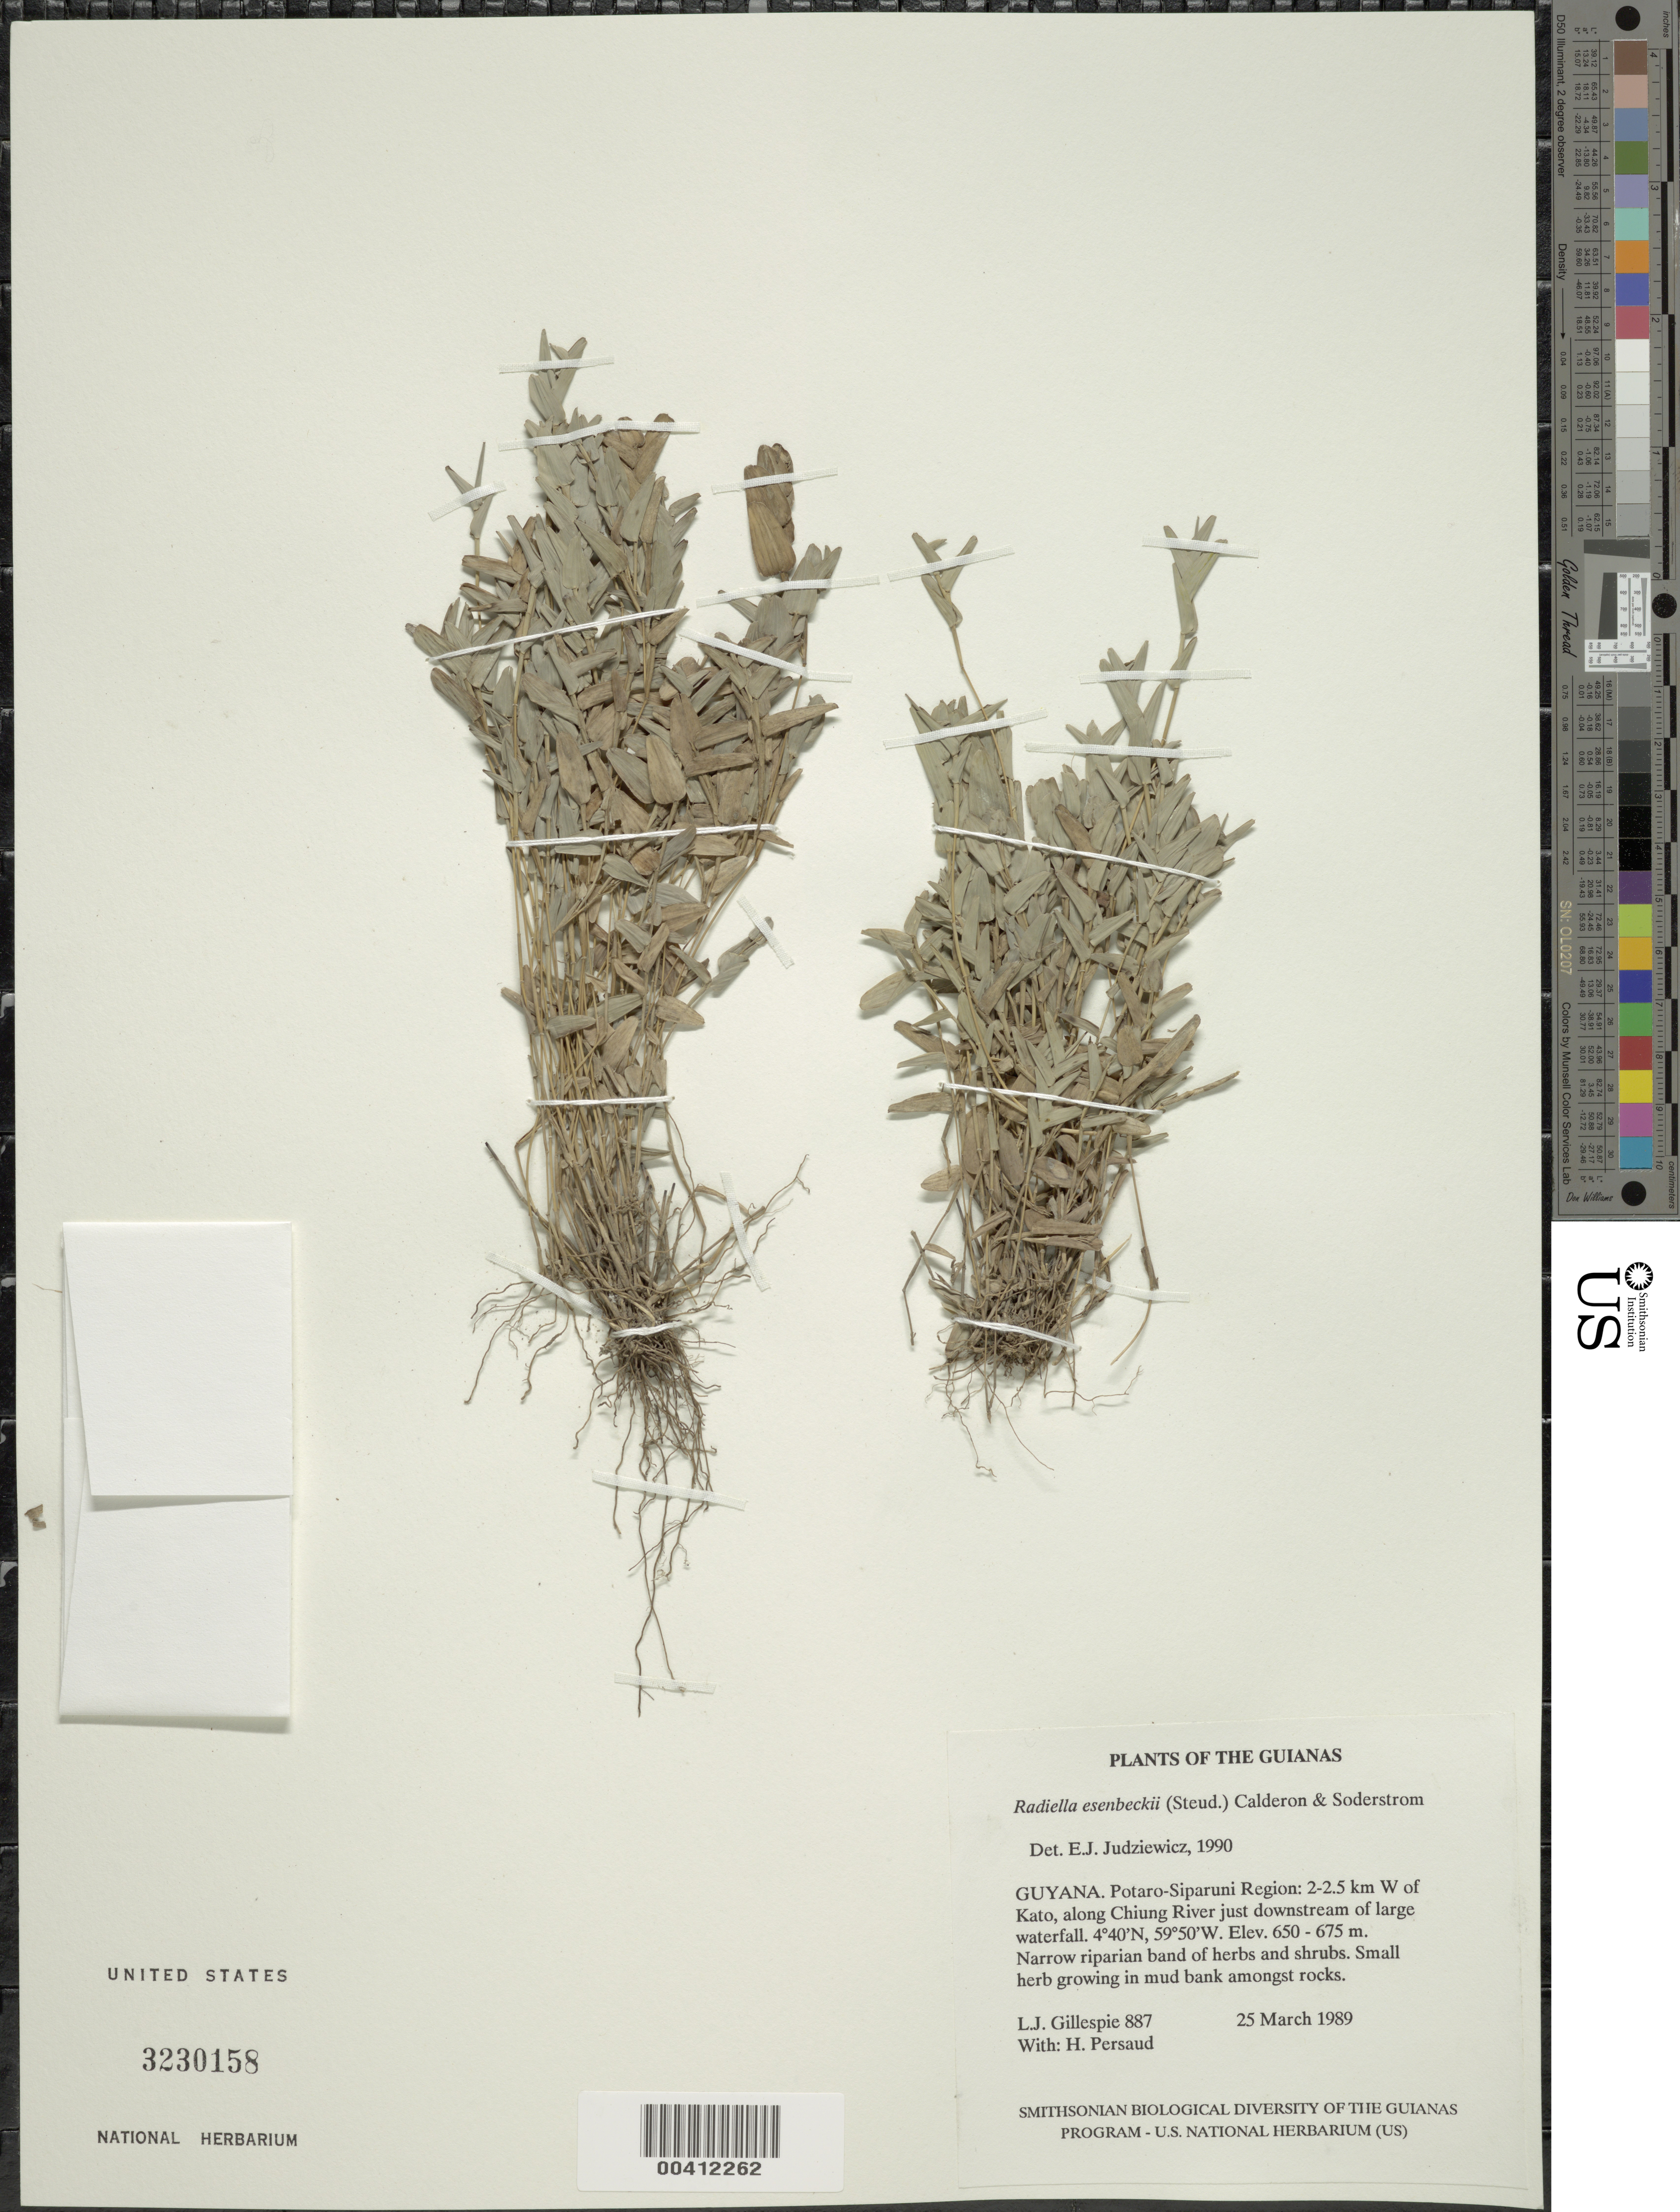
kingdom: Plantae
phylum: Tracheophyta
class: Liliopsida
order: Poales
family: Poaceae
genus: Raddiella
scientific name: Raddiella esenbeckii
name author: (Steud.) C. E. Calderón & Soderstr.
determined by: Judziewicz, E. J.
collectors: L. J. Gillespie & H. Peraud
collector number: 887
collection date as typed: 25 Mar 1989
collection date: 1989-03-25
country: Guyana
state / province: Potaro-Siparuni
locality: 2-2.5 km W of Kato, along Chiung River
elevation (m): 650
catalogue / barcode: US 3230158